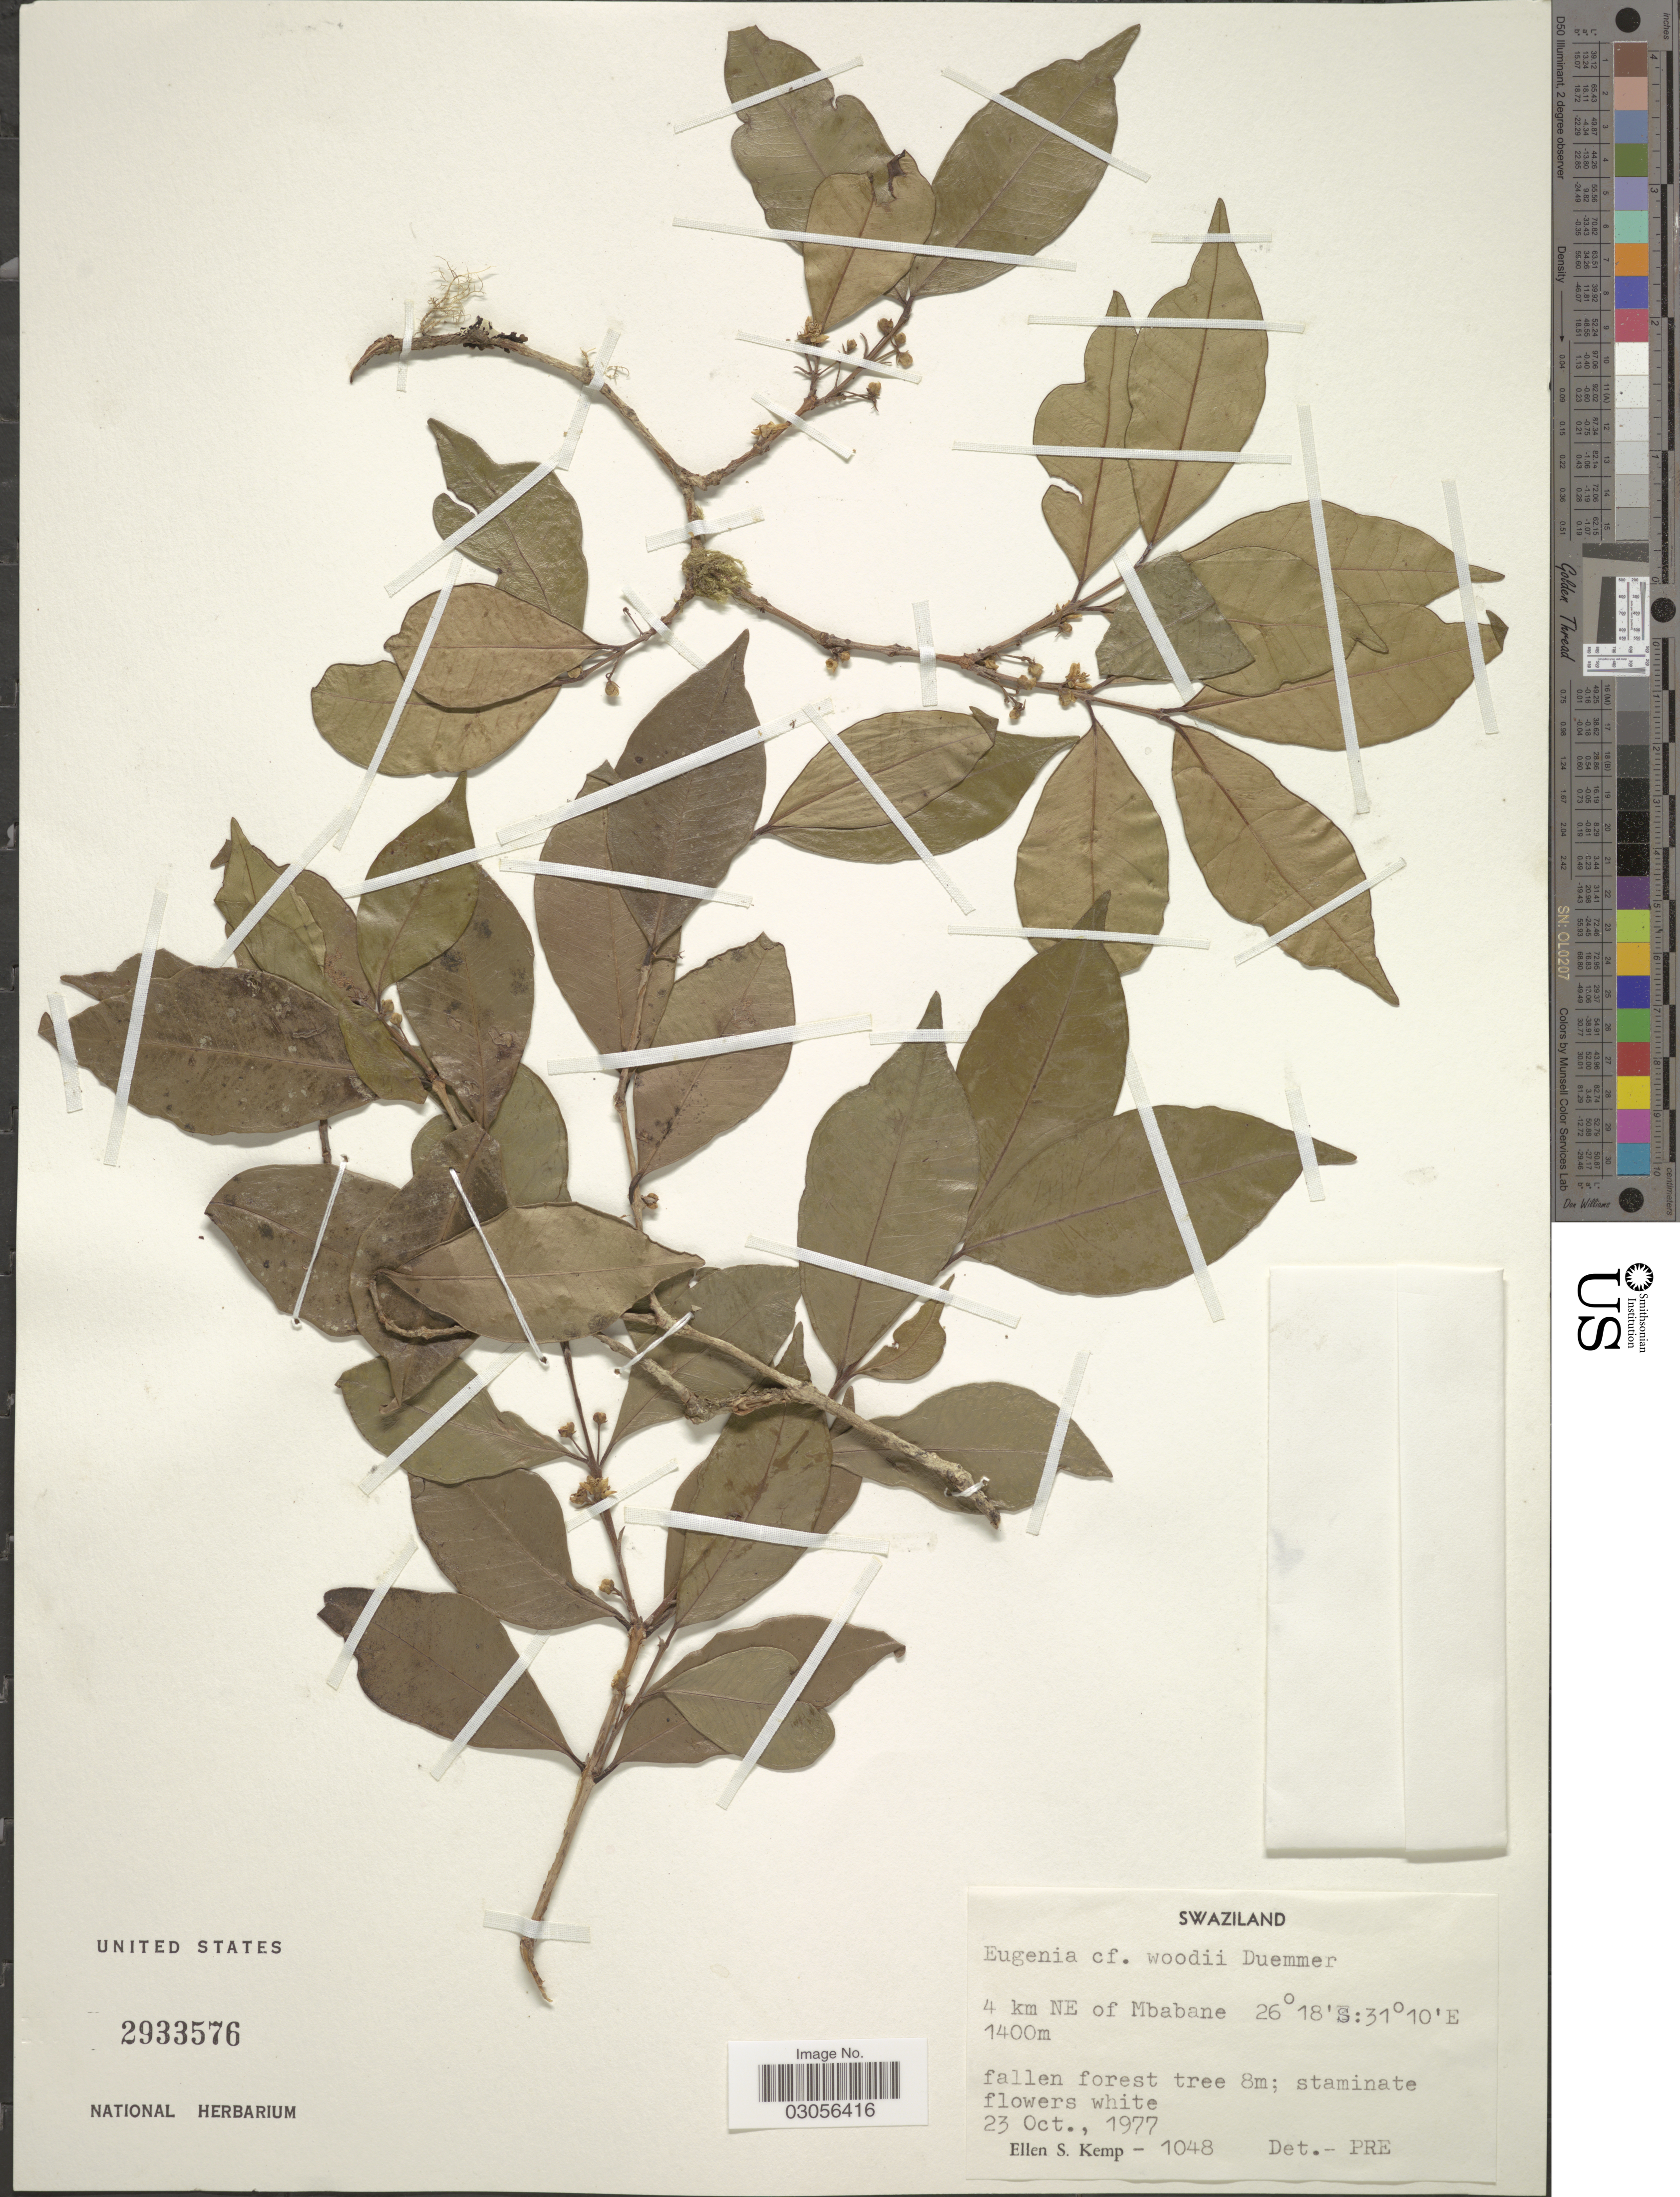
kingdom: Plantae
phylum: Tracheophyta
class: Magnoliopsida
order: Myrtales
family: Myrtaceae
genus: Eugenia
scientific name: Eugenia woodii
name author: Dümmer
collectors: E. S. Kemp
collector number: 1048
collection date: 1977-10-23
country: Eswatini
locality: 4 km NE of Mbabane.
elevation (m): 1400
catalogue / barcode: US 2933576